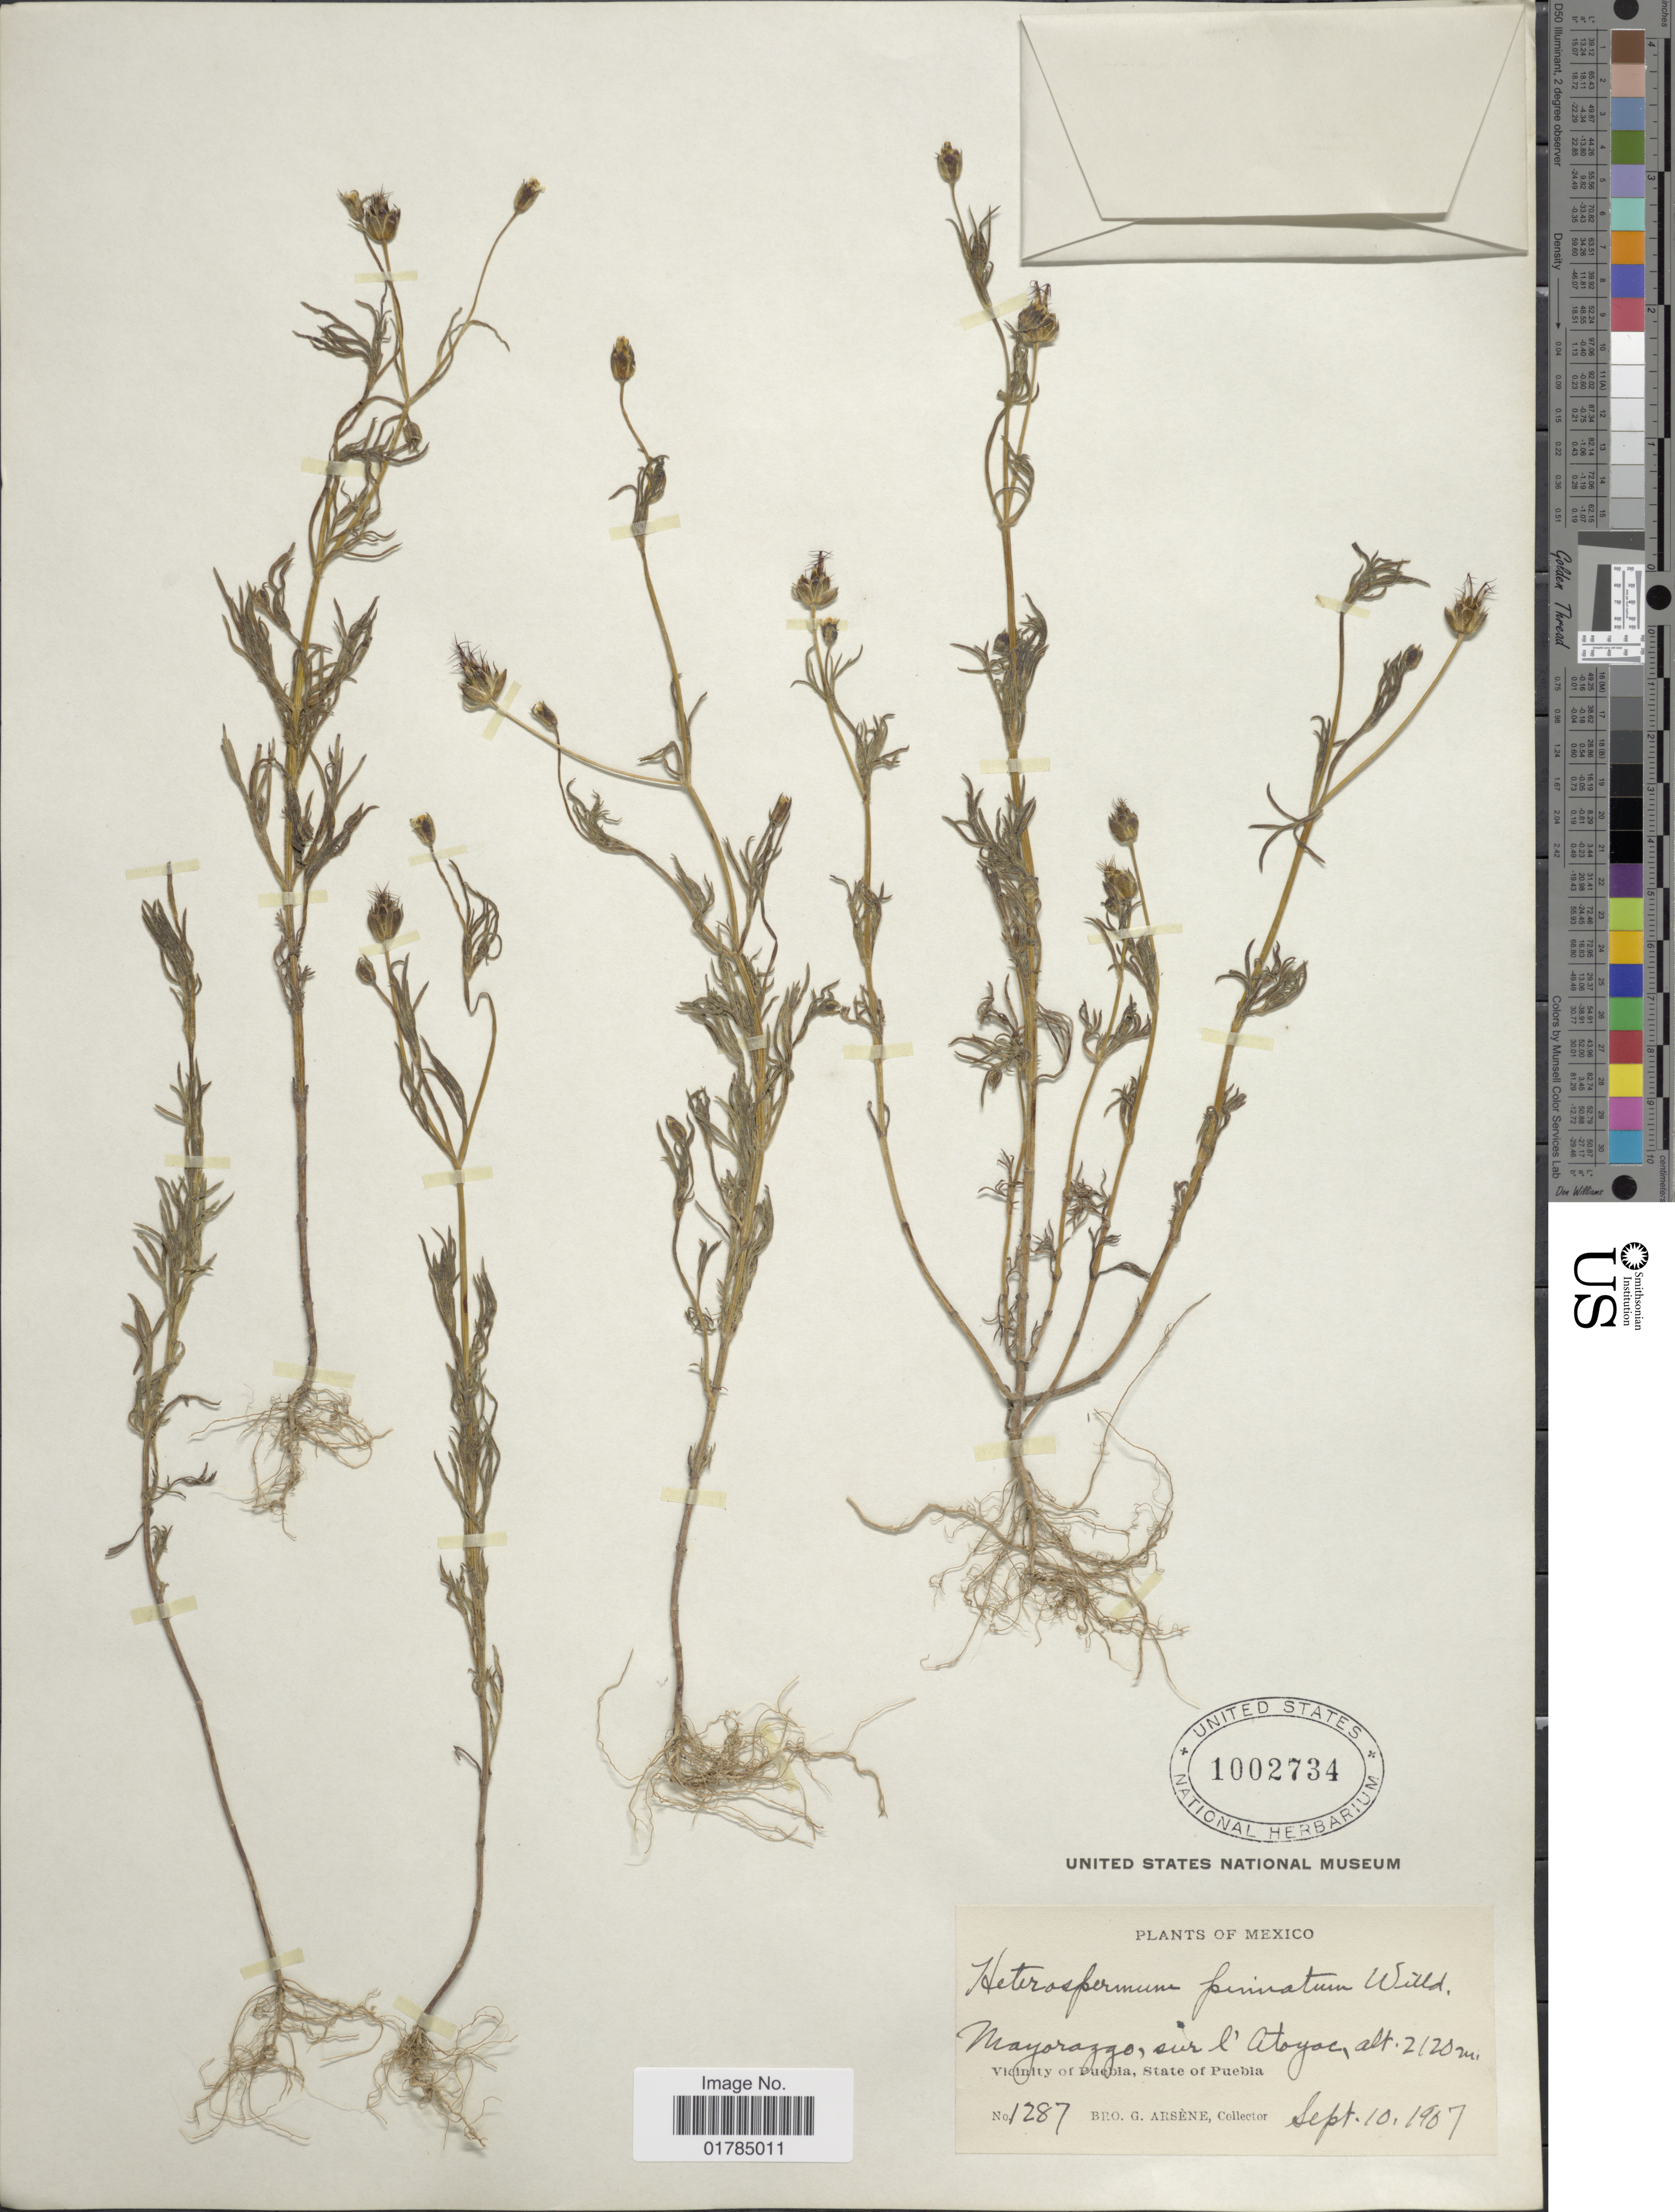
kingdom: Plantae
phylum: Tracheophyta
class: Magnoliopsida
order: Asterales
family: Asteraceae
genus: Heterosperma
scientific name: Heterosperma pinnatum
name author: Cav.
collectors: Bro. G. Arsène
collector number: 1287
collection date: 1907-09-10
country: Mexico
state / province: Puebla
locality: Vicinity of Puebla, State of Puebla. Mayoraggo, sur l'Atoyac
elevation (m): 2120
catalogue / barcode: US 1002734